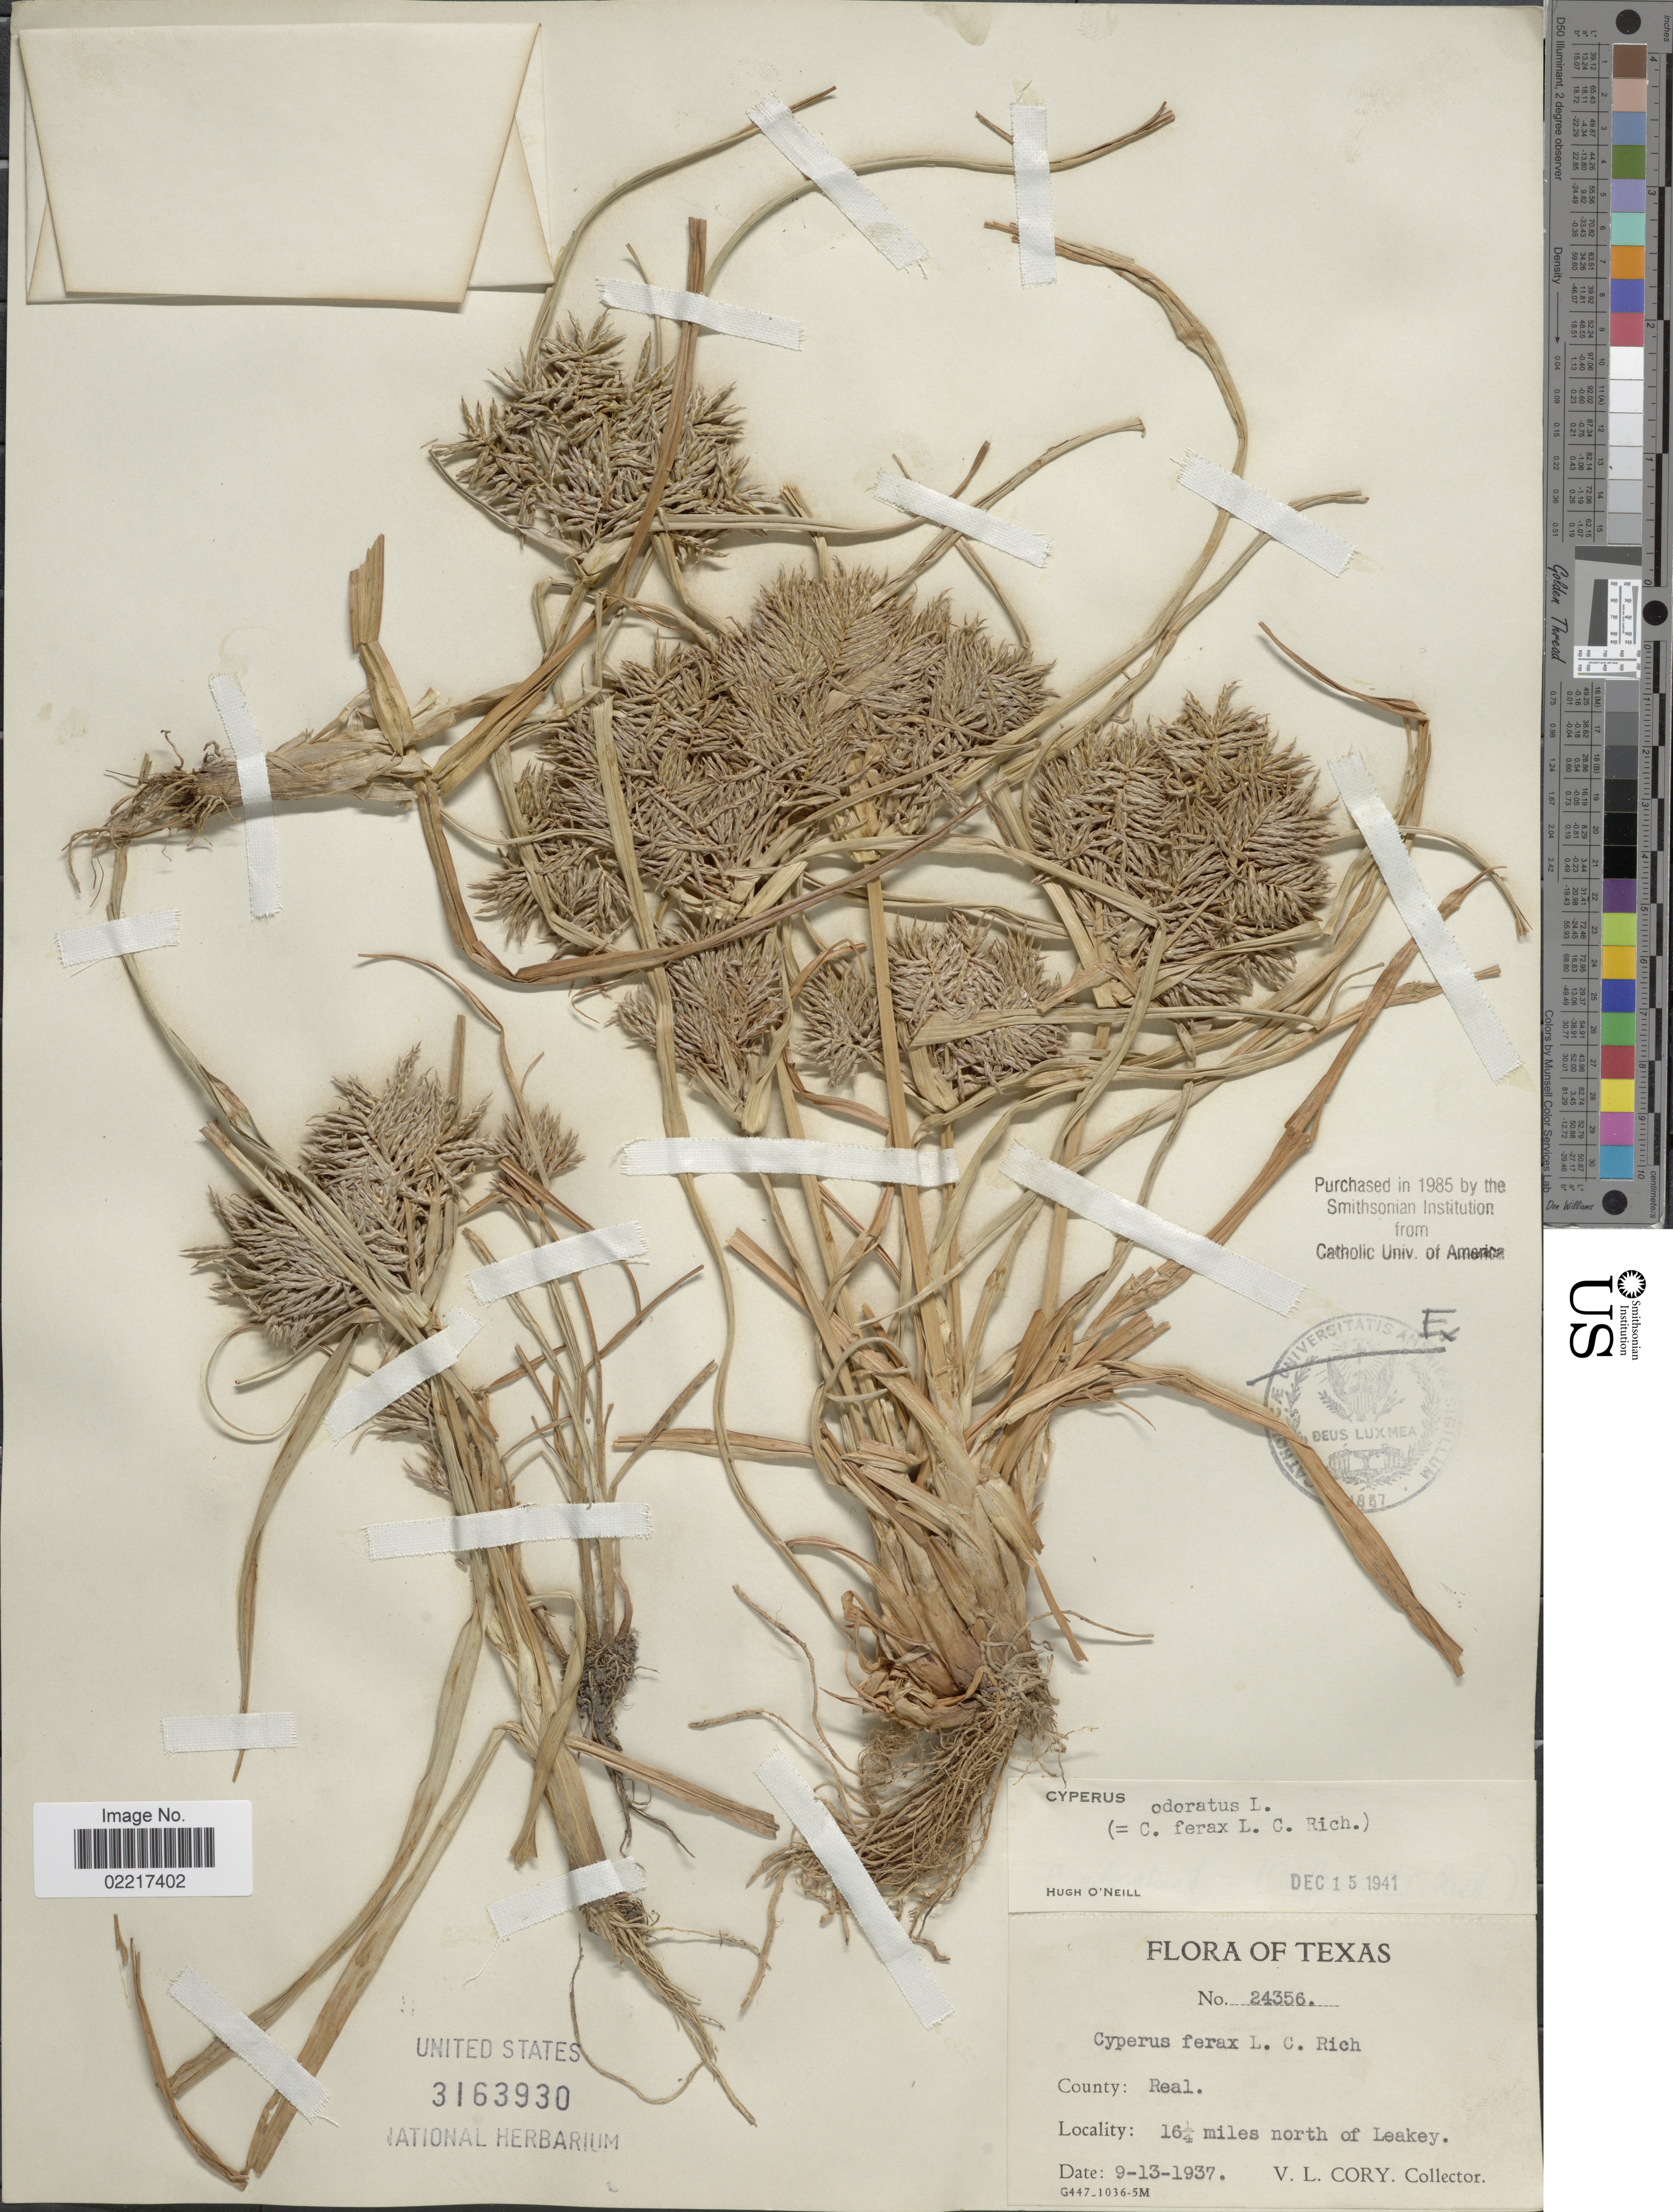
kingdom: Plantae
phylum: Tracheophyta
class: Liliopsida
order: Poales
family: Cyperaceae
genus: Cyperus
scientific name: Cyperus odoratus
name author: L.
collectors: V. Cory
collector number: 24356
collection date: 1937-09-13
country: United States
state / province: Texas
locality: County: Real, 16 ¼ miles north of Leakey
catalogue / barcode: US 3163930